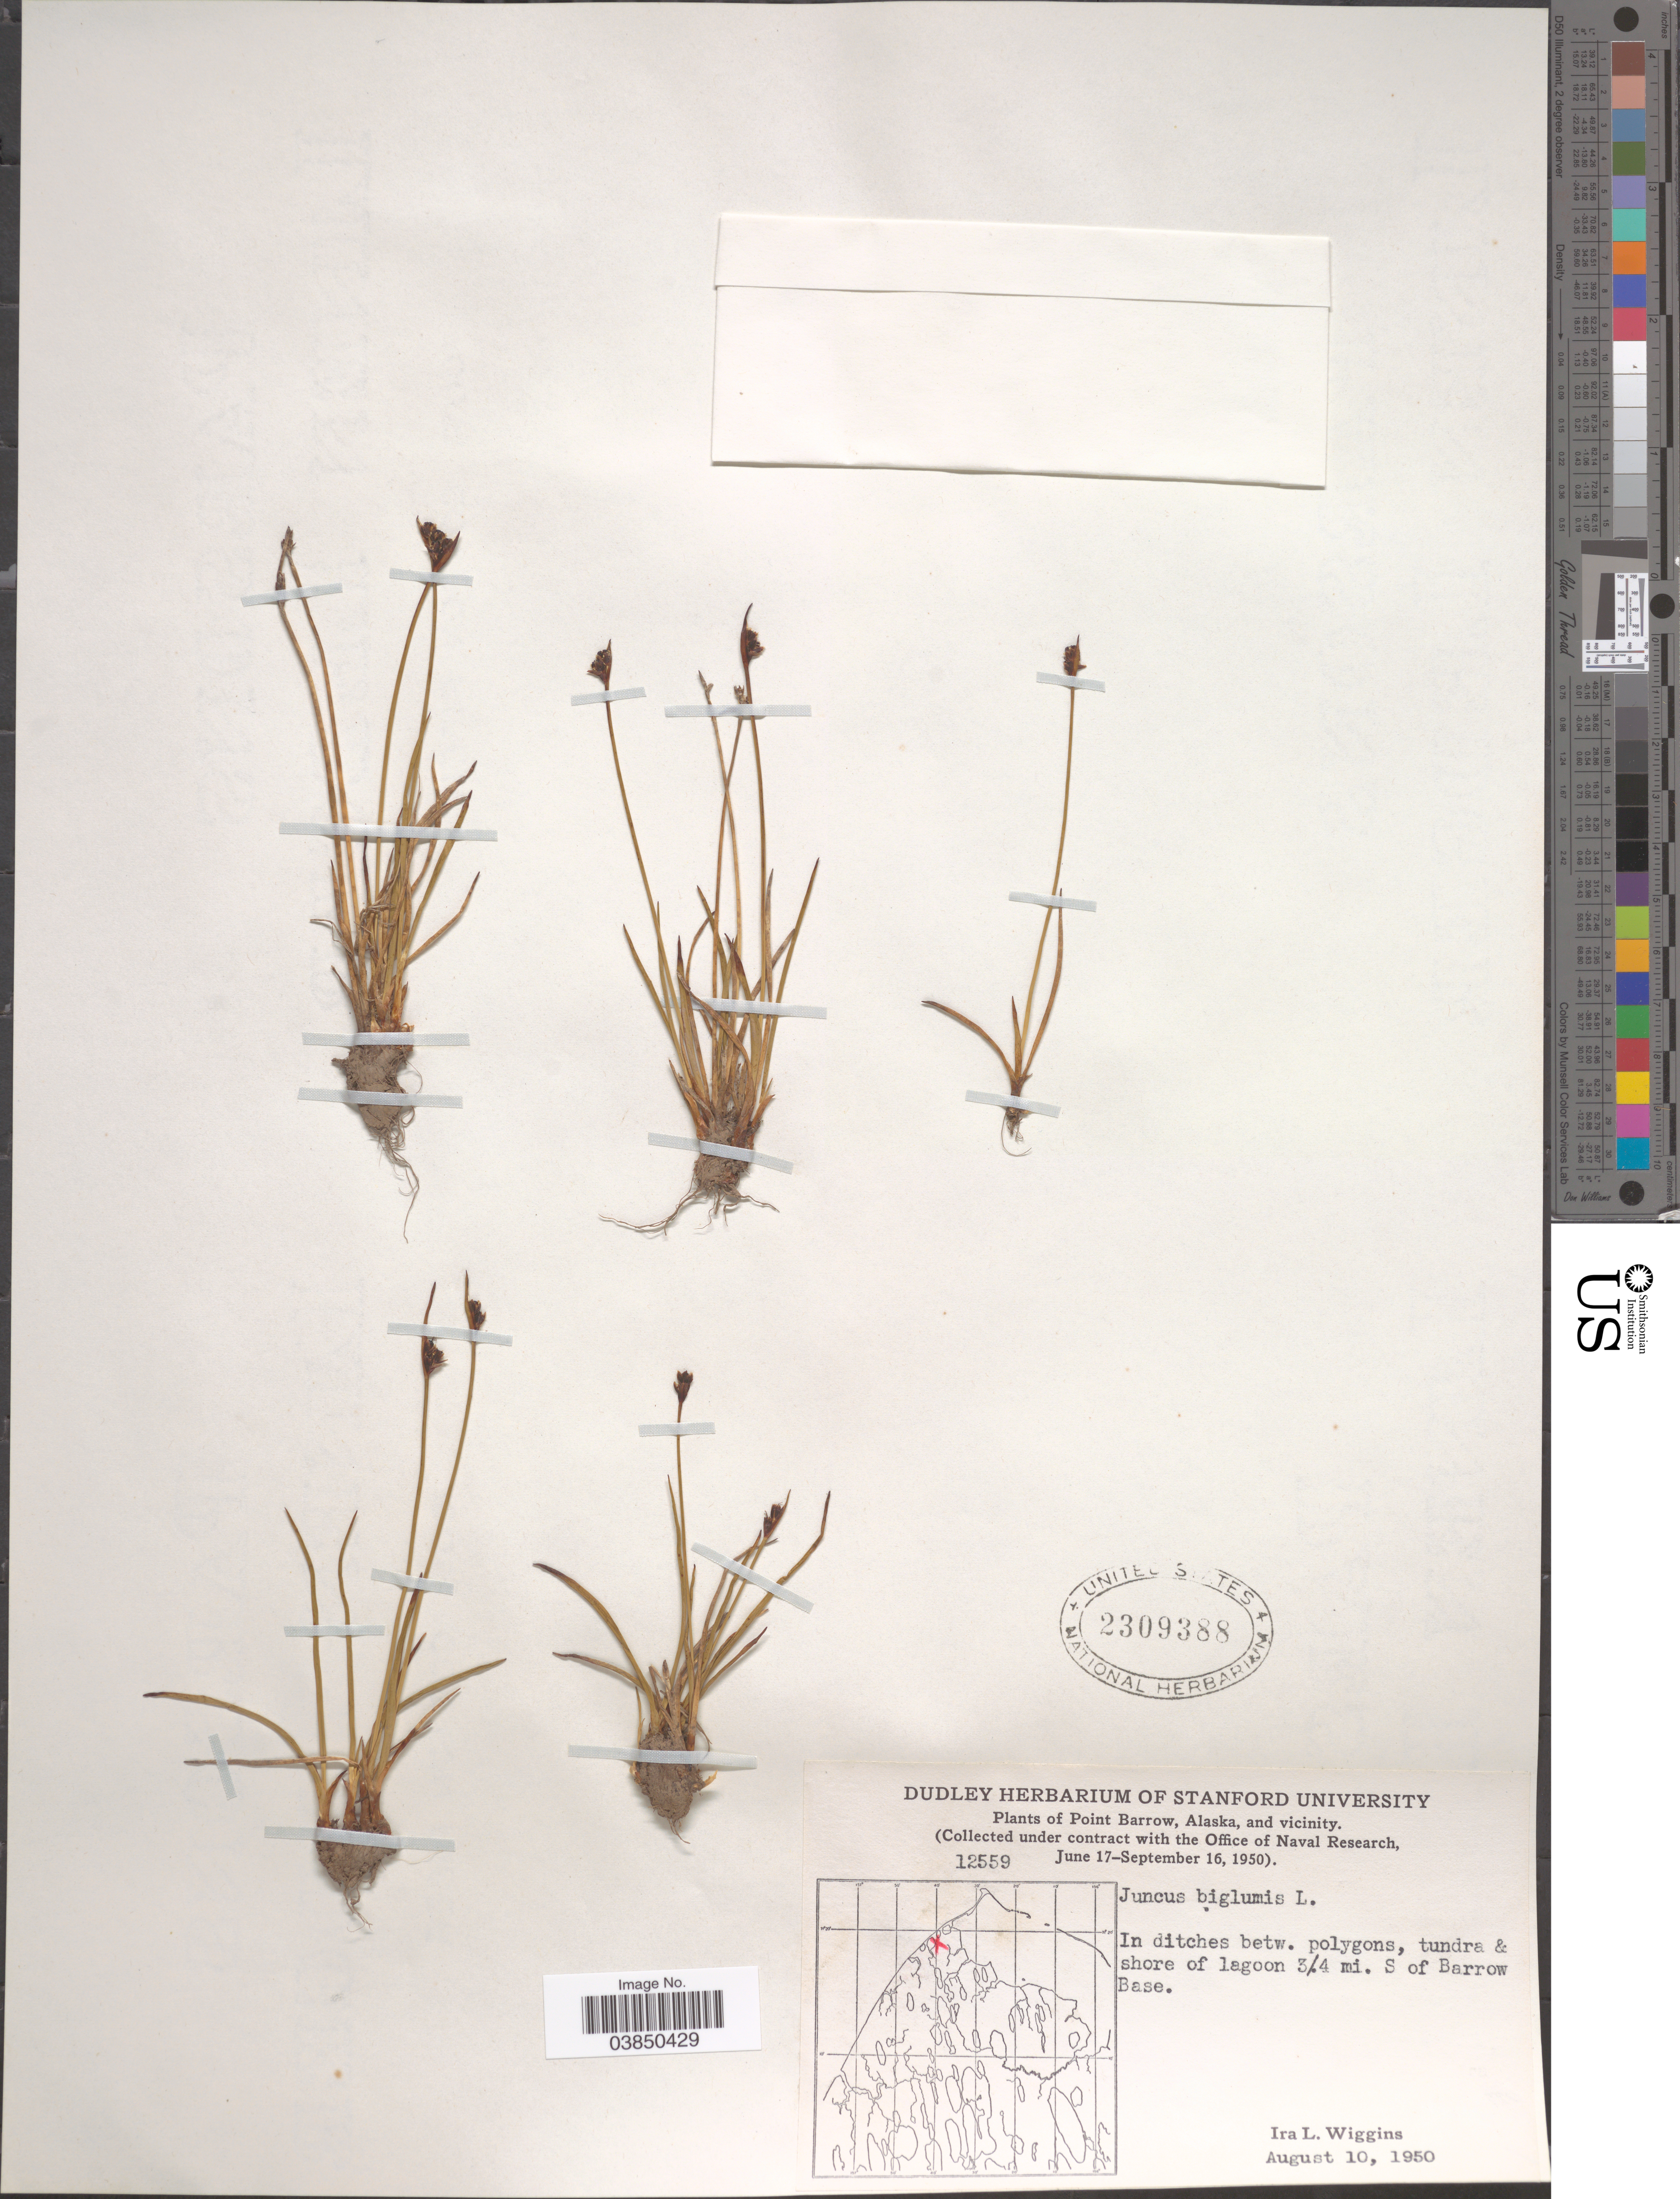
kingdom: Plantae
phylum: Tracheophyta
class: Liliopsida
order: Poales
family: Juncaceae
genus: Juncus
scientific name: Juncus biglumis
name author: L.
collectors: I. L. Wiggins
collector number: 12559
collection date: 1950-08-10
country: United States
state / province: Alaska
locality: Point Barrow and vicinity. ¾ mi. S of Barrow Base.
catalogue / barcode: US 2309388